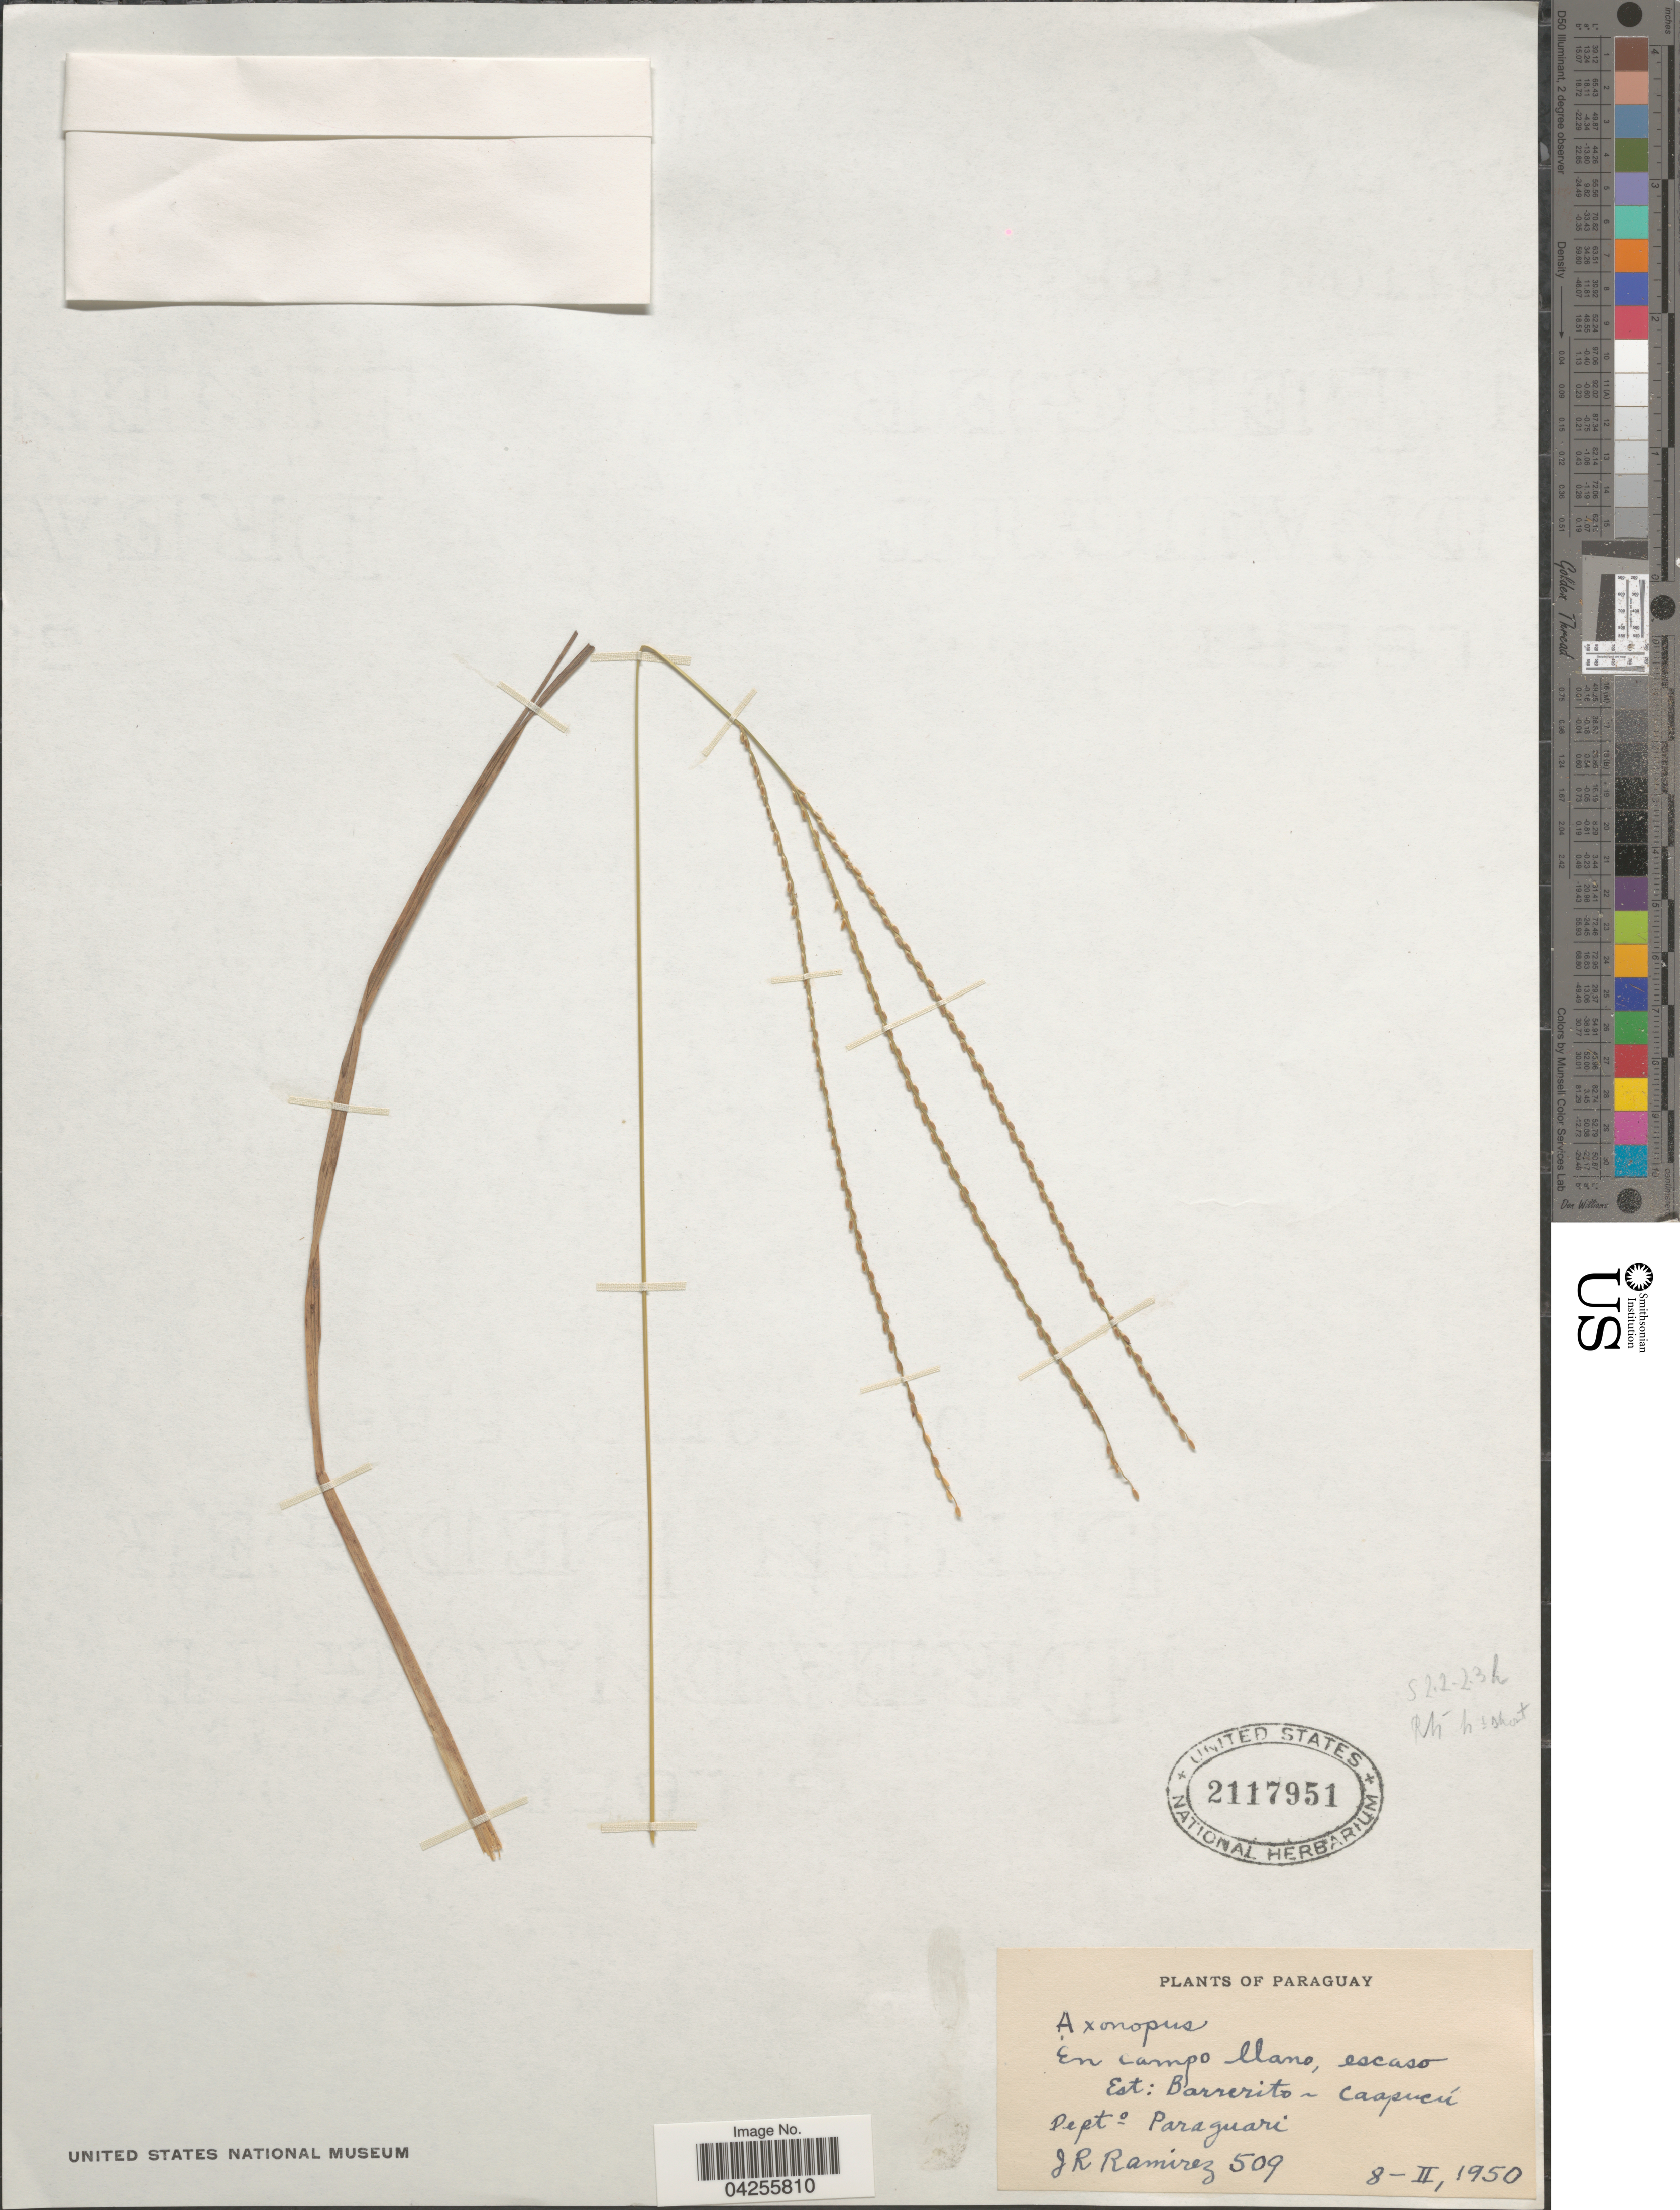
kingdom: Plantae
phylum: Tracheophyta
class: Liliopsida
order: Poales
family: Poaceae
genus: Axonopus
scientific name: Axonopus sp.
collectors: J. Ramirez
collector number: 509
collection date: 1950-02-08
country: Paraguay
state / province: Paraguari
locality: Est: Barrerito ~ Caapucú. Dept° Paraguari.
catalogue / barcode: US 2117951